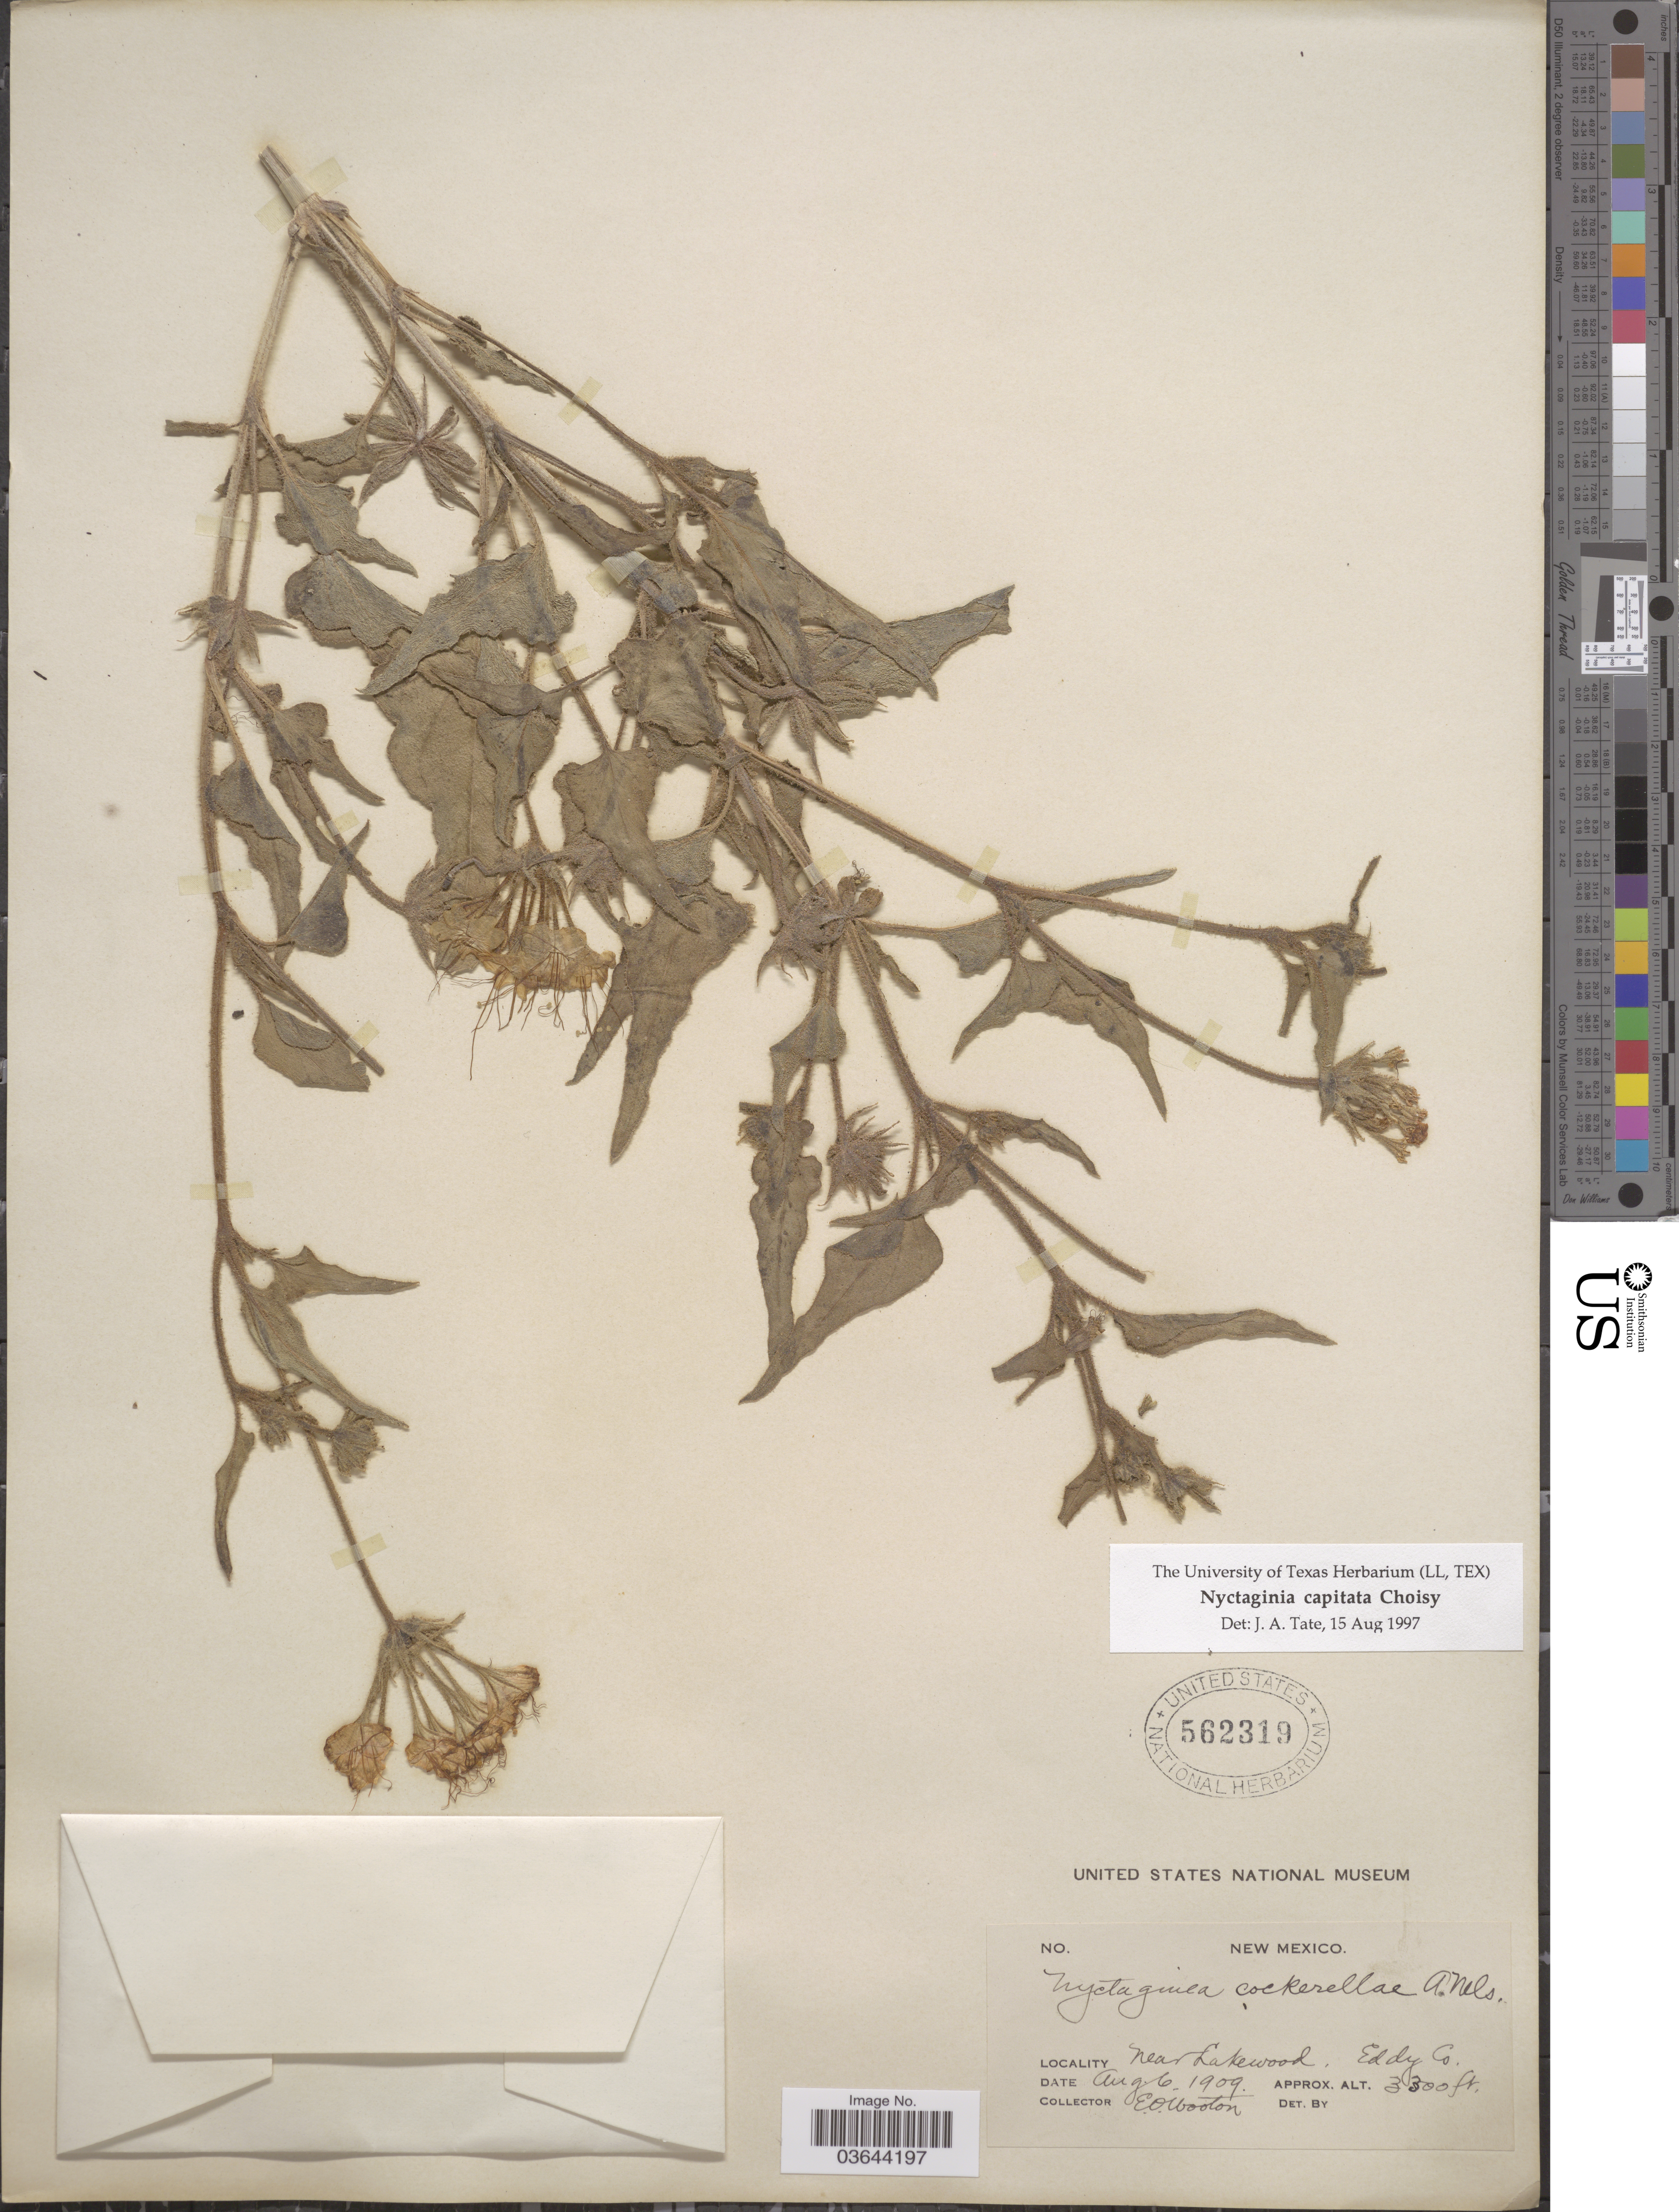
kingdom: Plantae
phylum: Tracheophyta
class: Magnoliopsida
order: Caryophyllales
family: Nyctaginaceae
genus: Nyctaginia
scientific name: Nyctaginia capitata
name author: Choisy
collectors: E. O. Wooton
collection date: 1909-08-06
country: United States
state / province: New Mexico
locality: Near Lakewood, Eddy Co.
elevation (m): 1006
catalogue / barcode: US 562319